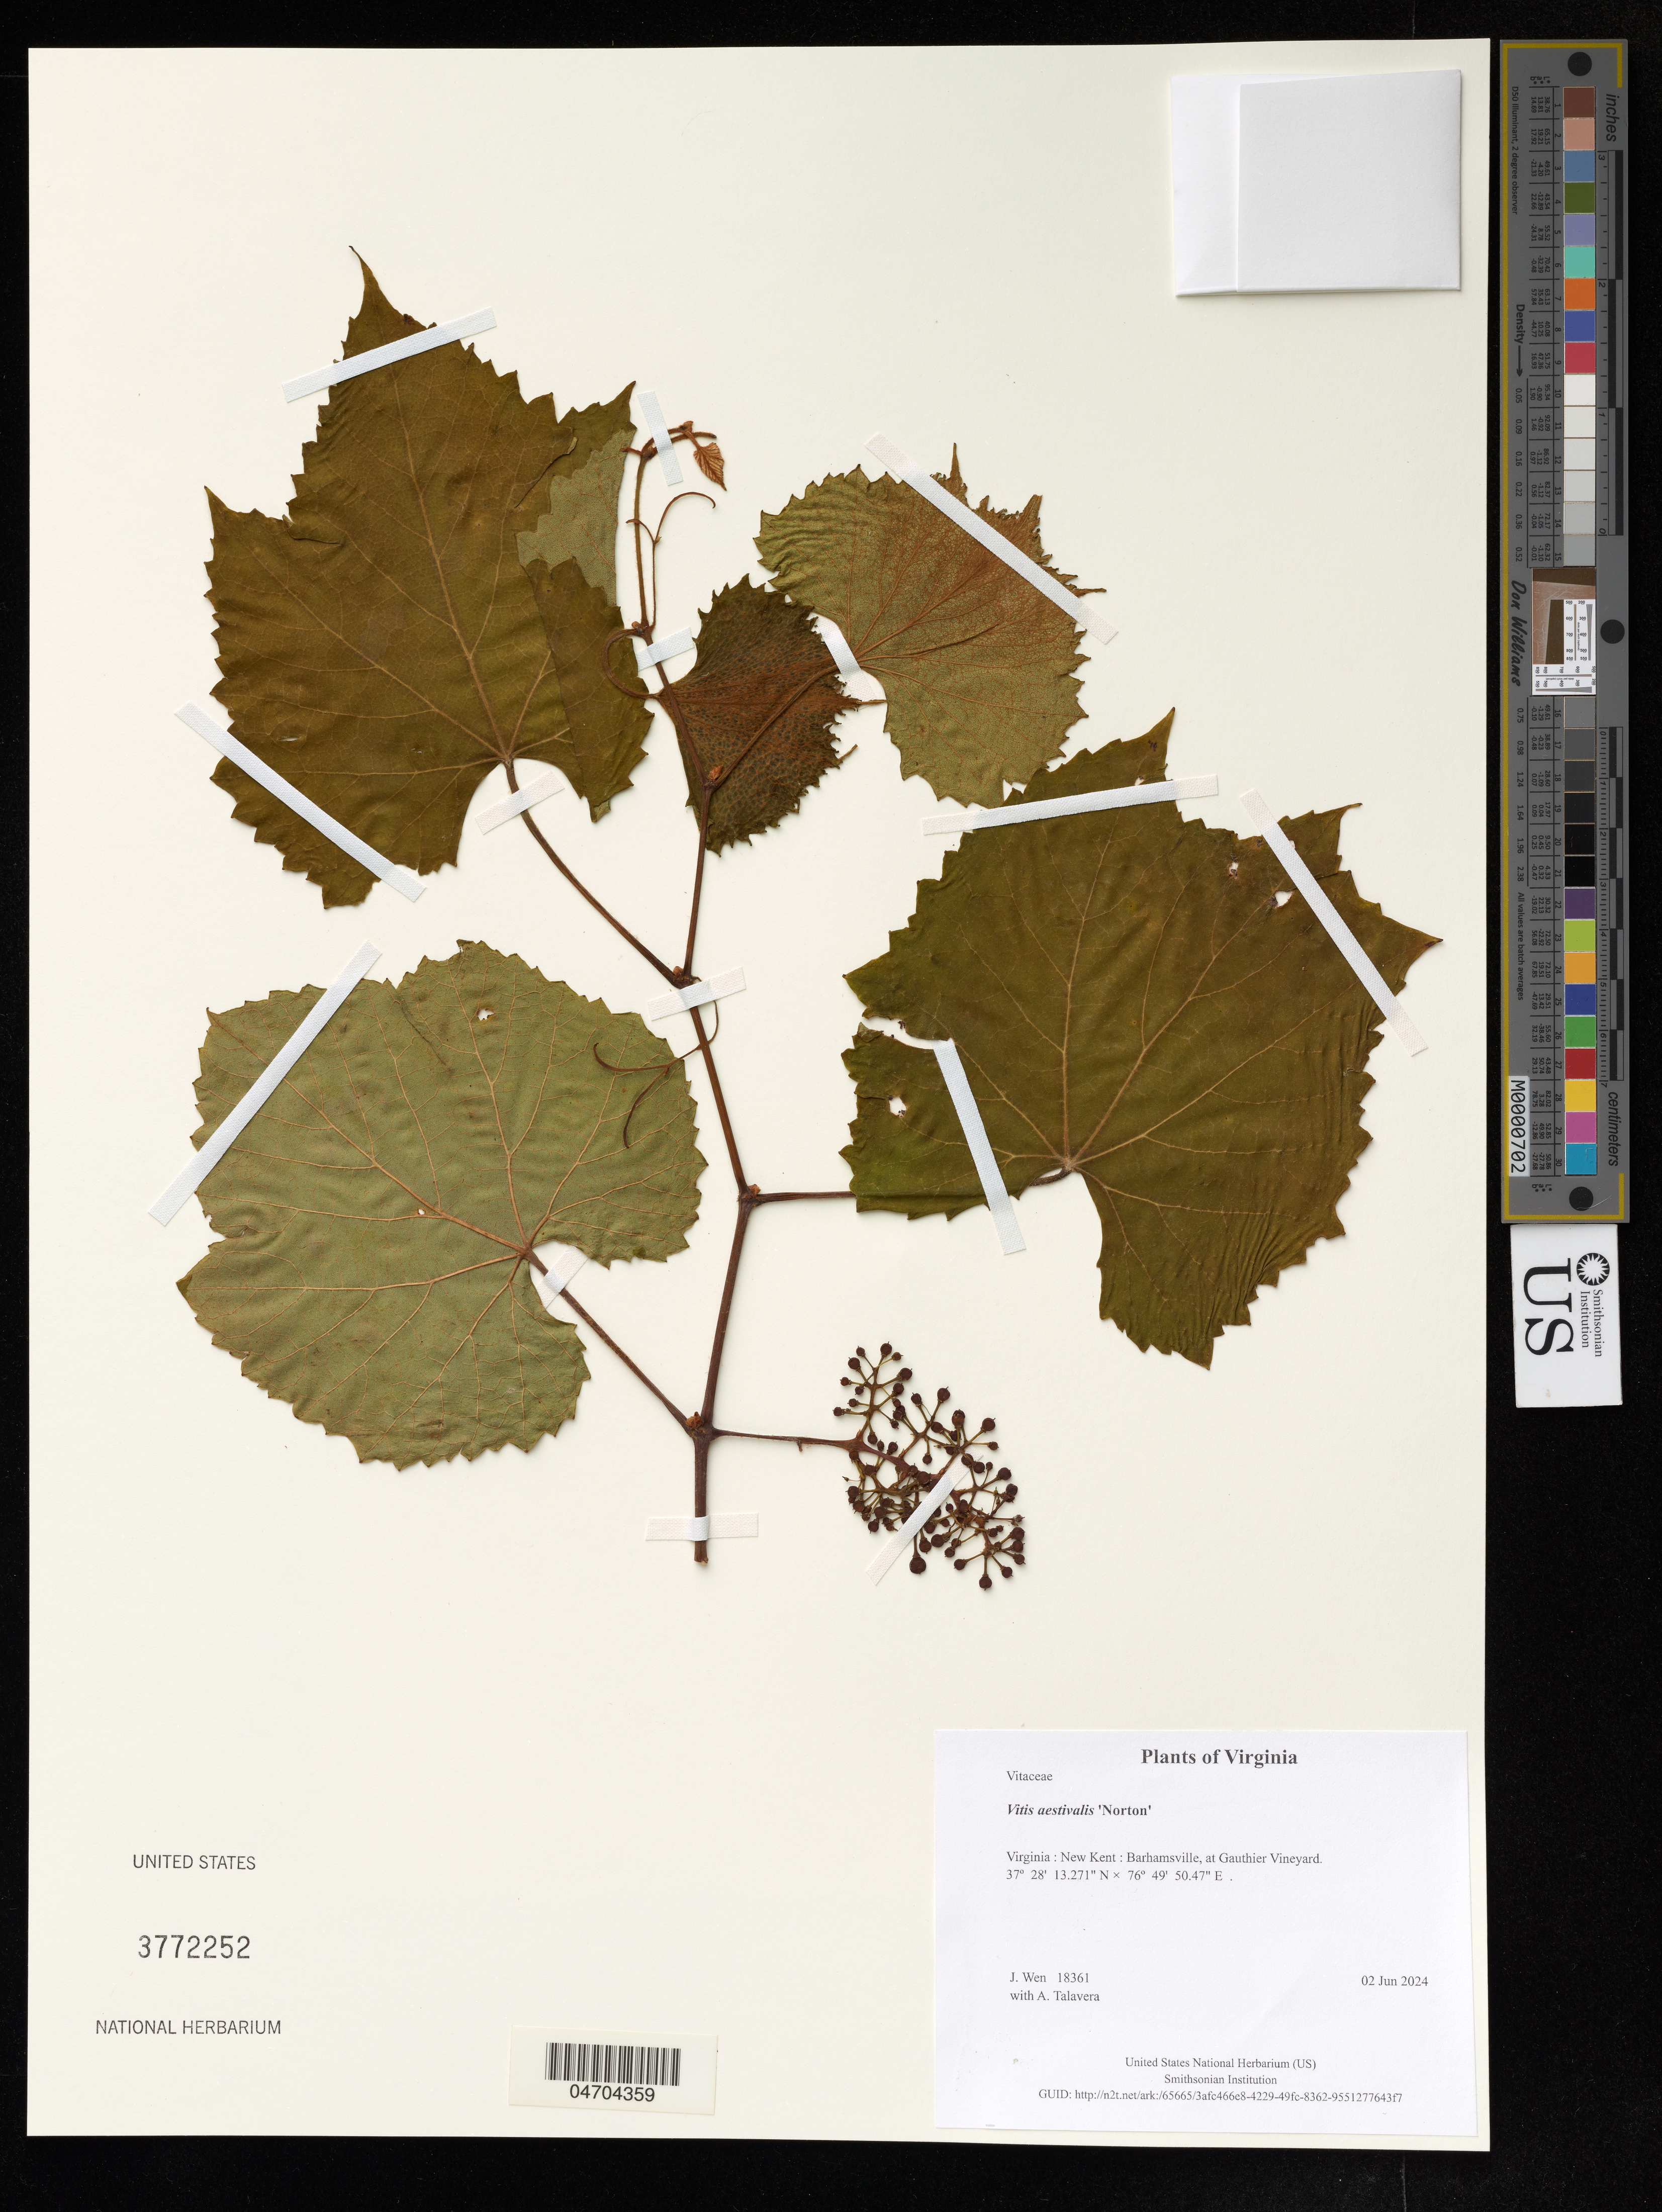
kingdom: Plantae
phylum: Tracheophyta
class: Magnoliopsida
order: Vitales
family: Vitaceae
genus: Vitis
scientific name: Vitis aestivalis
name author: Michx.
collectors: J. Wen & A. Talavera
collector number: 18361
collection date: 2024-06-02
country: United States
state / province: Virginia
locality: New Kent: Barhamsville, at Gauthier Vineyard.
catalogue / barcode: US 3772252